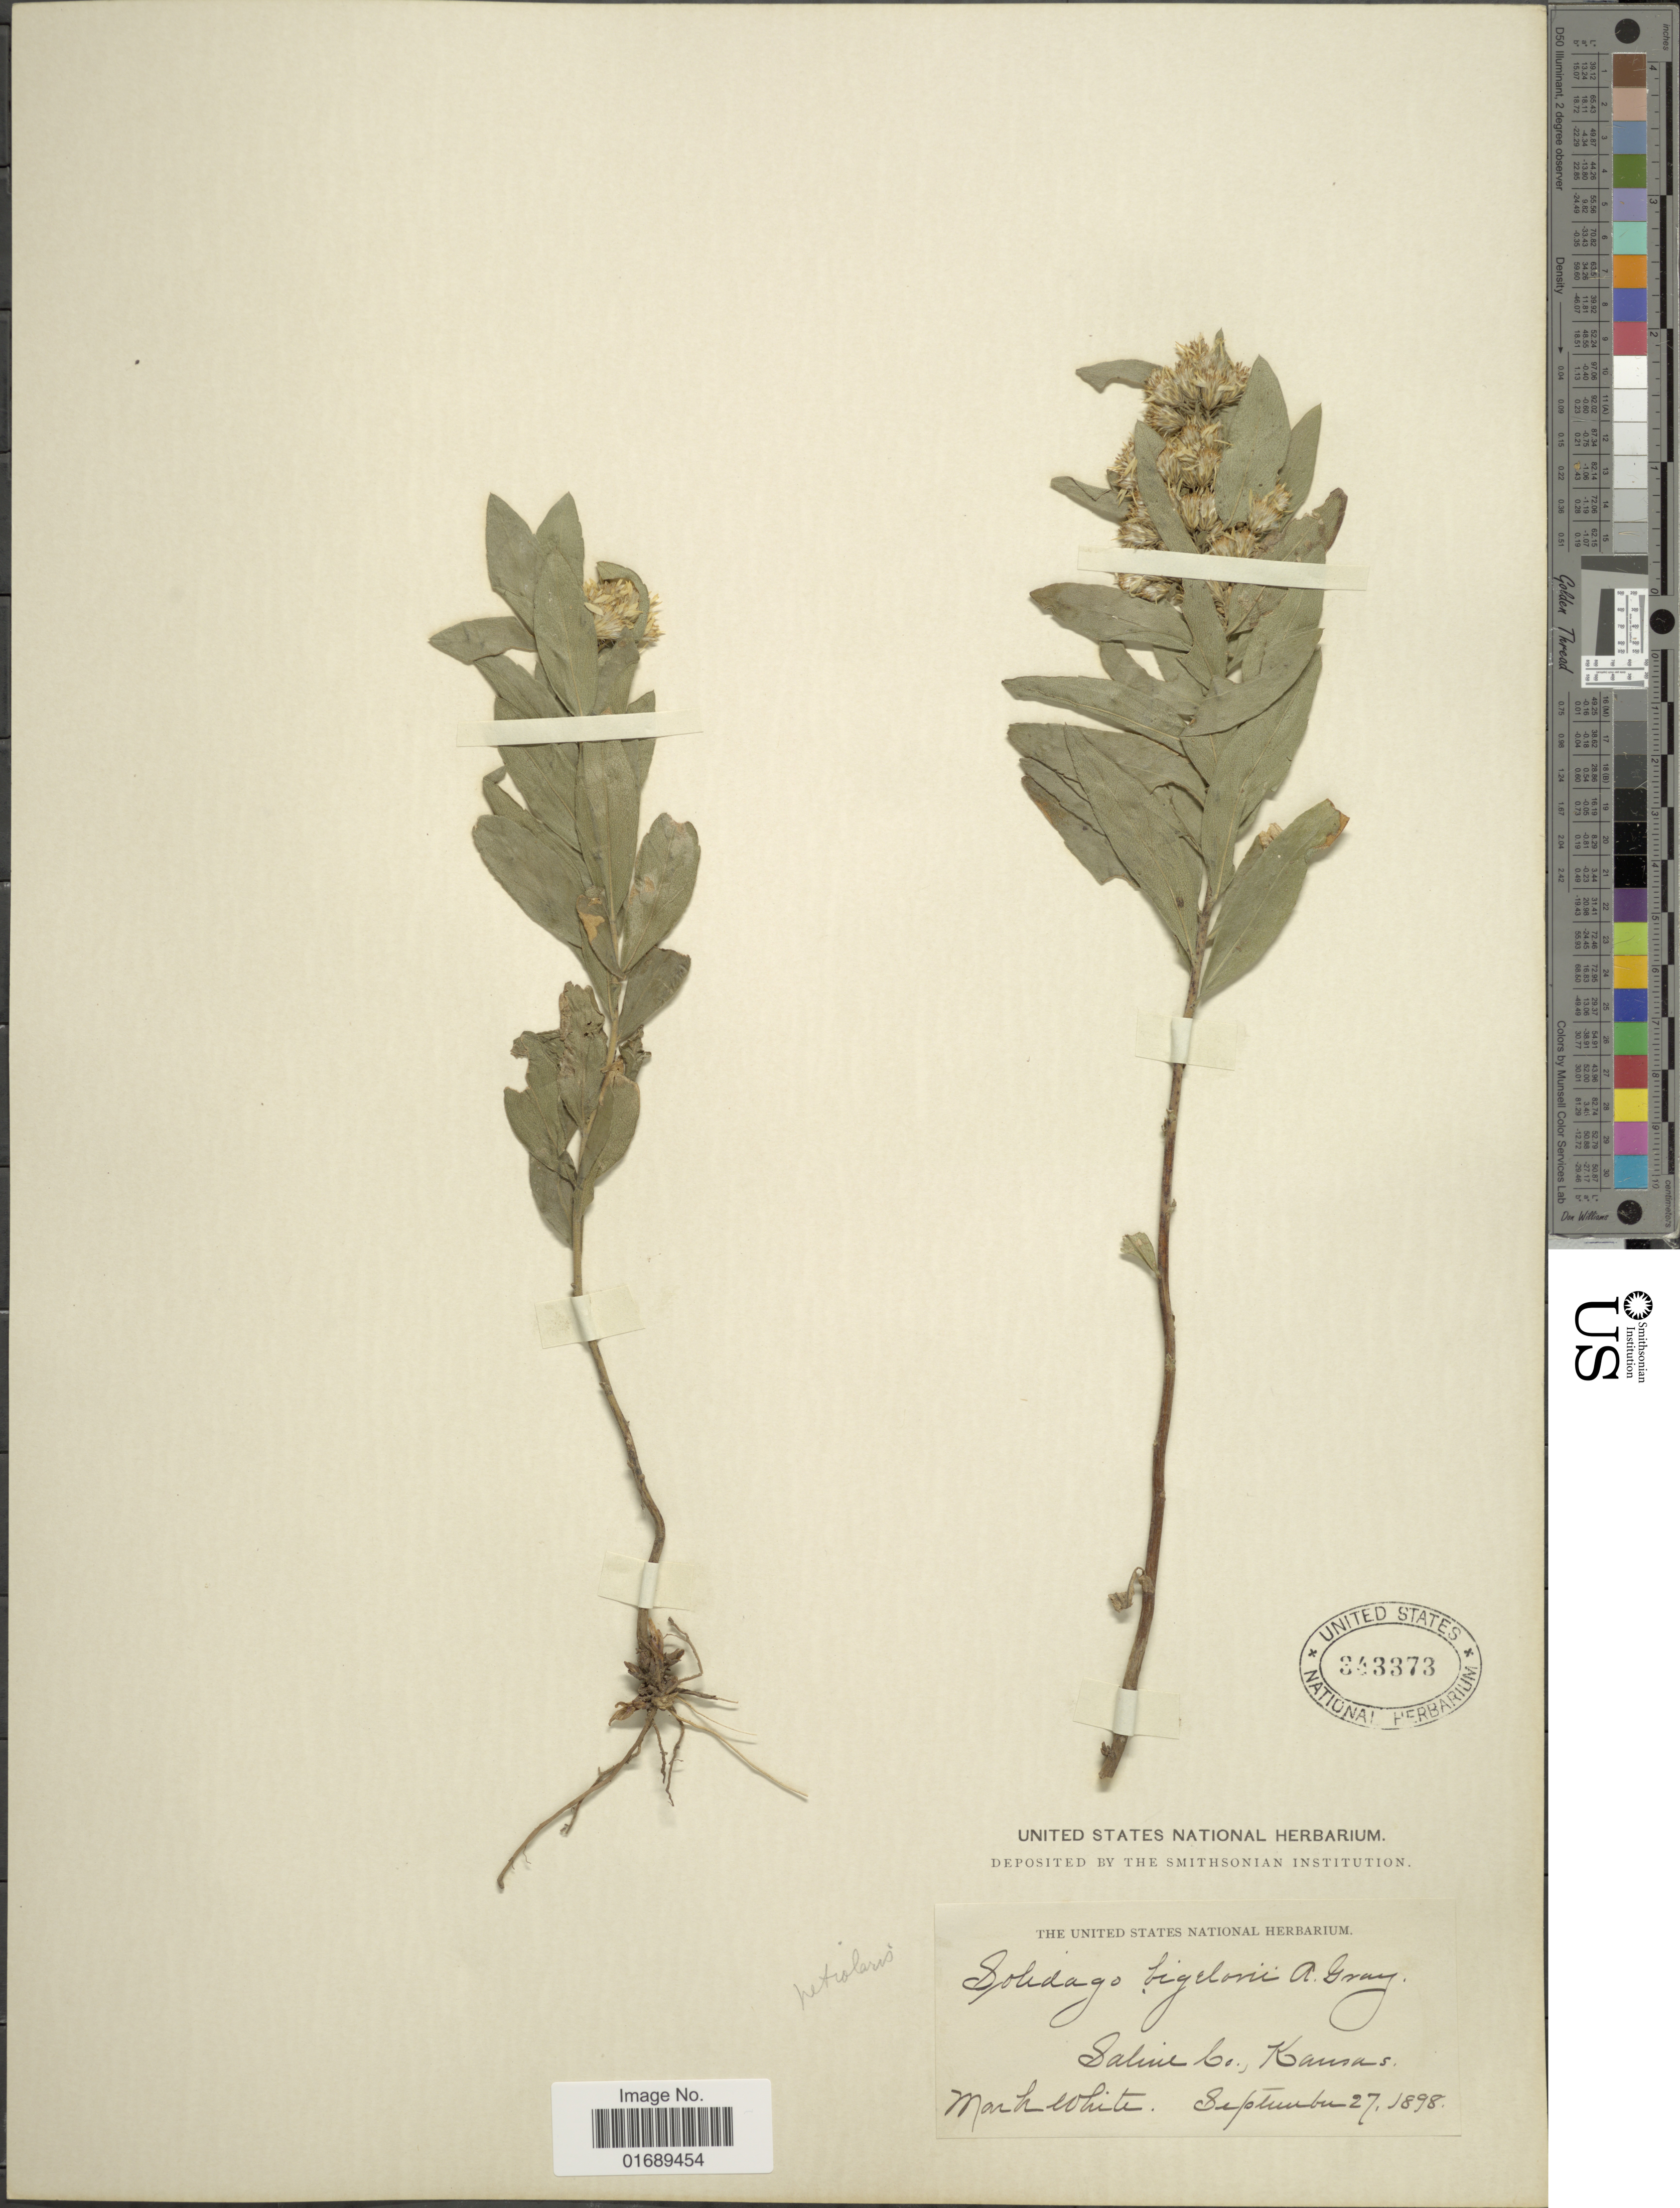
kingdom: Plantae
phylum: Tracheophyta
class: Magnoliopsida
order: Asterales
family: Asteraceae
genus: Solidago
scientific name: Solidago petiolaris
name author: Aiton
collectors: M. White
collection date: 1898-09-27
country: United States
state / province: Kansas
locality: Saline Co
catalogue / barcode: US 343373